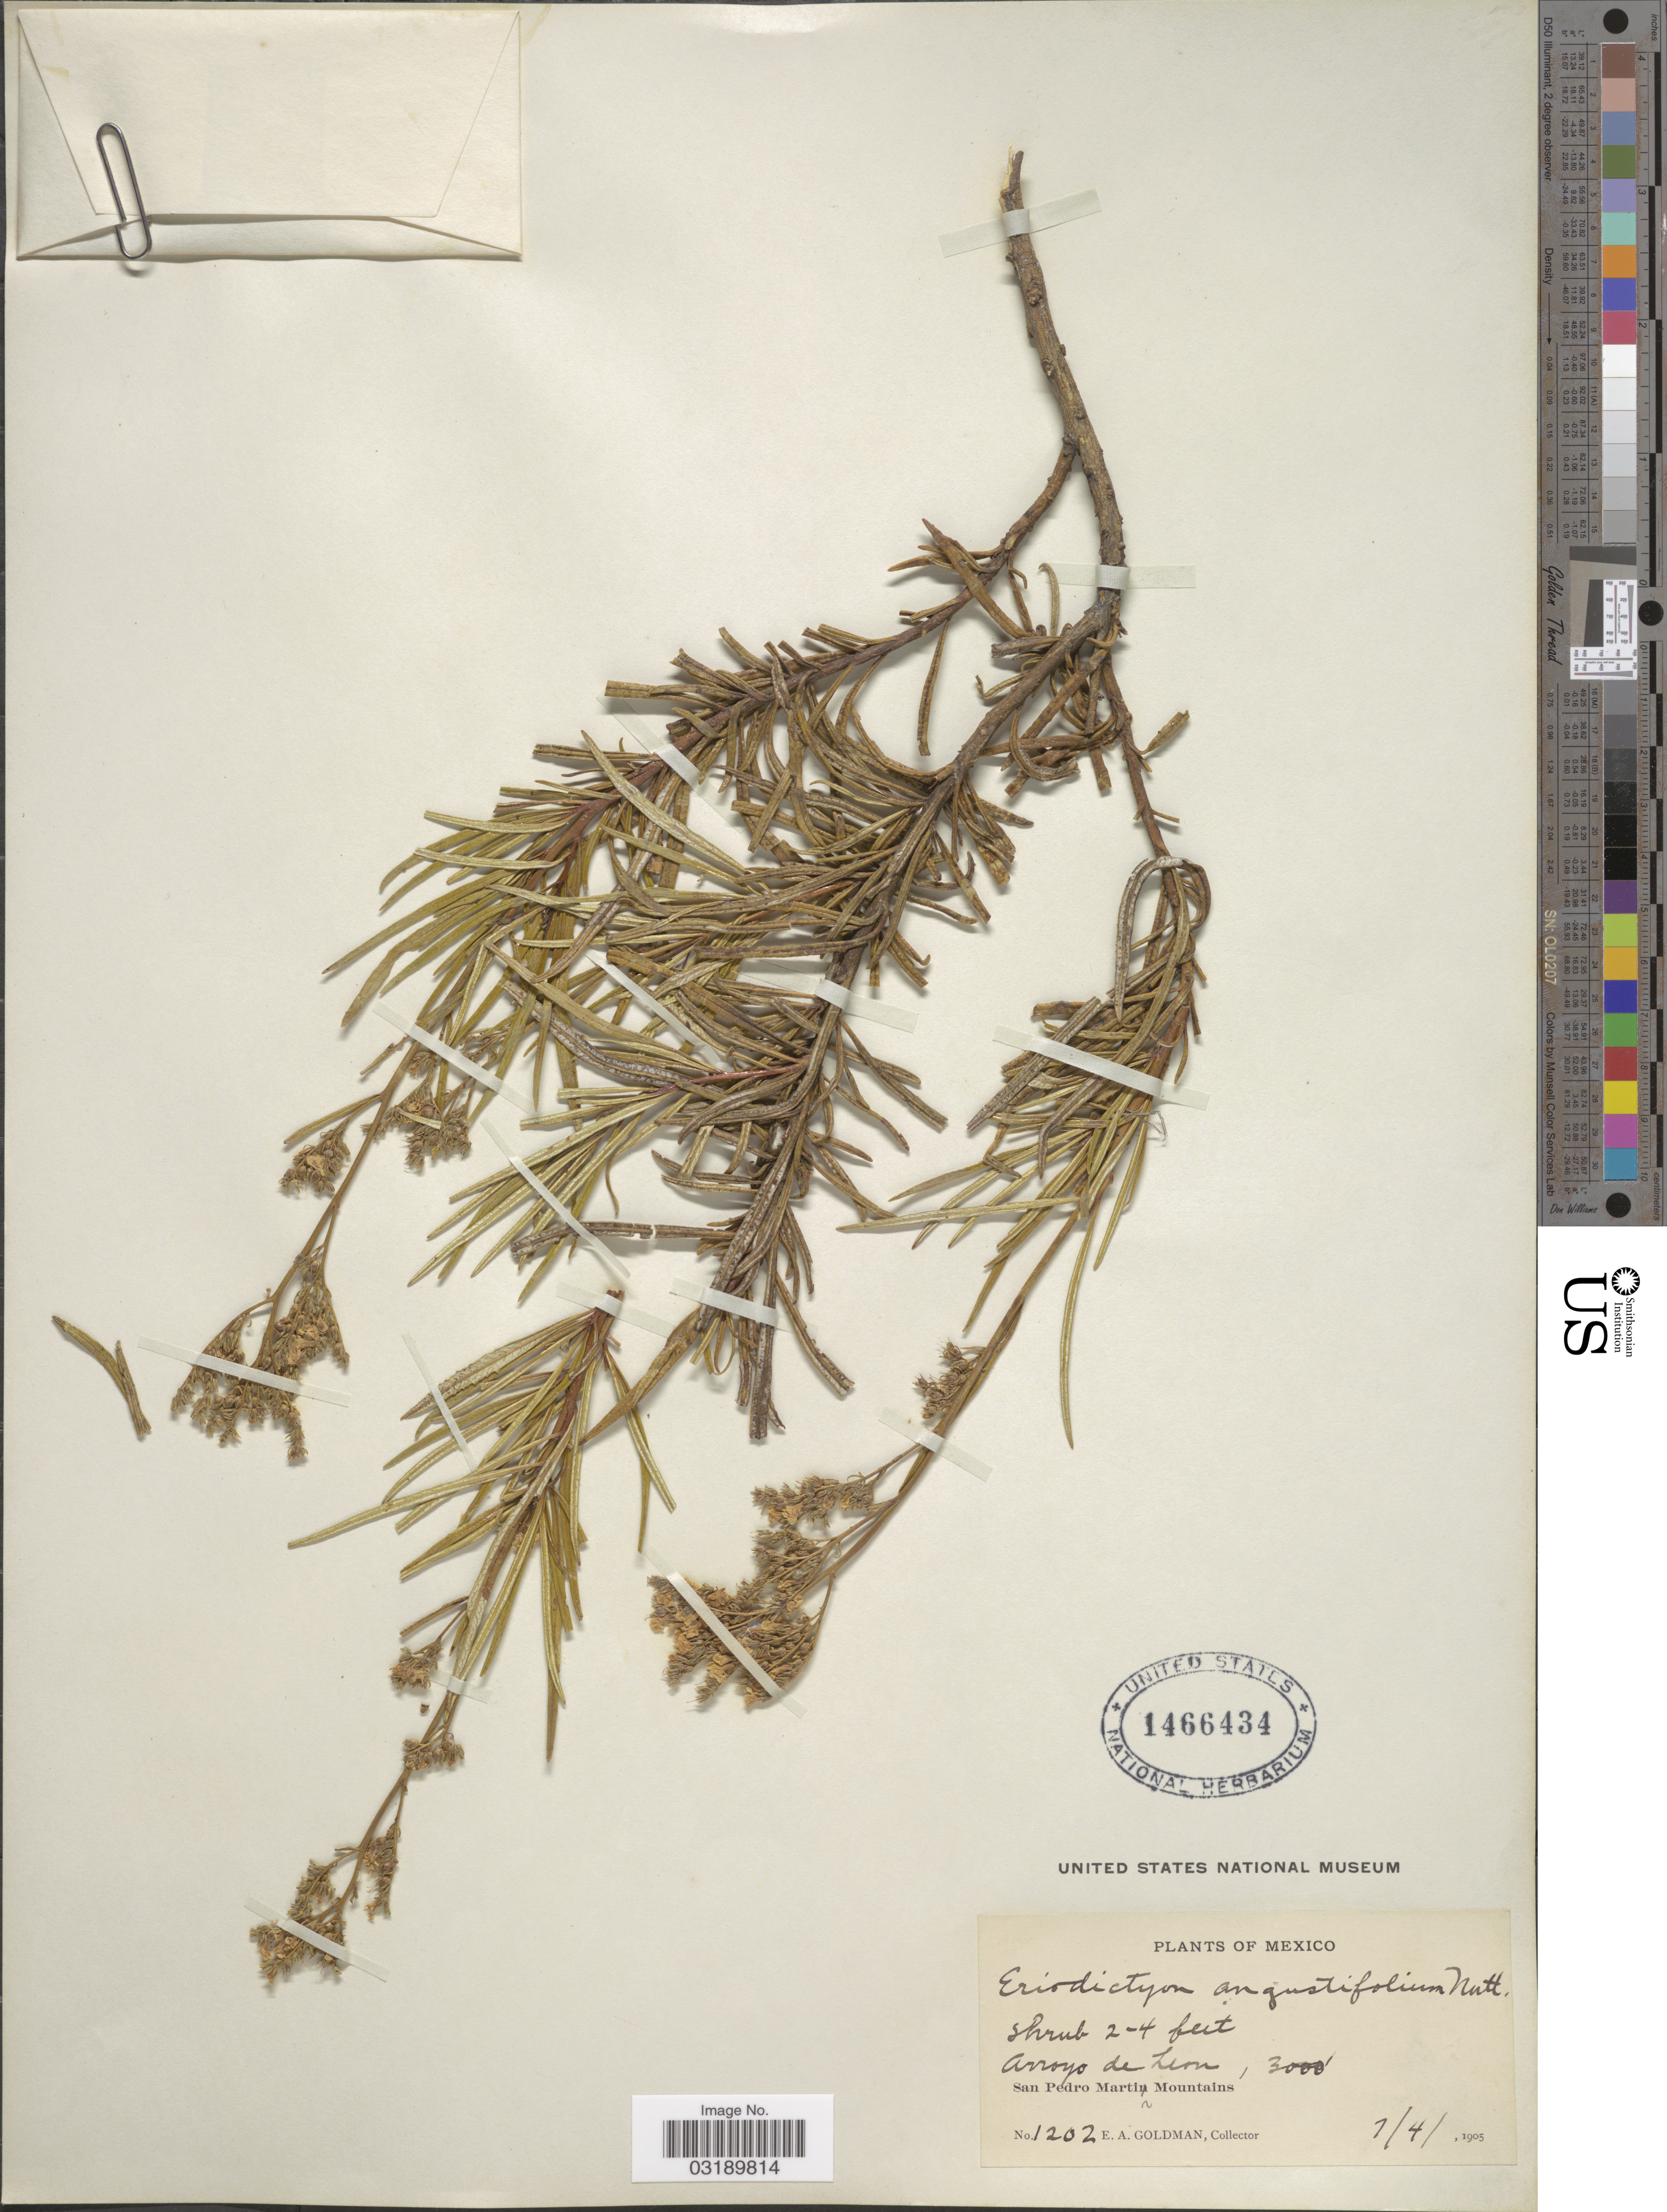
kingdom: Plantae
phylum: Tracheophyta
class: Magnoliopsida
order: Boraginales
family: Namaceae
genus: Eriodictyon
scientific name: Eriodictyon angustifolium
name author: Nutt.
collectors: E. A. Goldman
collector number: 1202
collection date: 1905-07-04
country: Mexico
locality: Arroyo de Leon. San Pedro Martir Mountains.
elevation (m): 914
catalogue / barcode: US 1466434